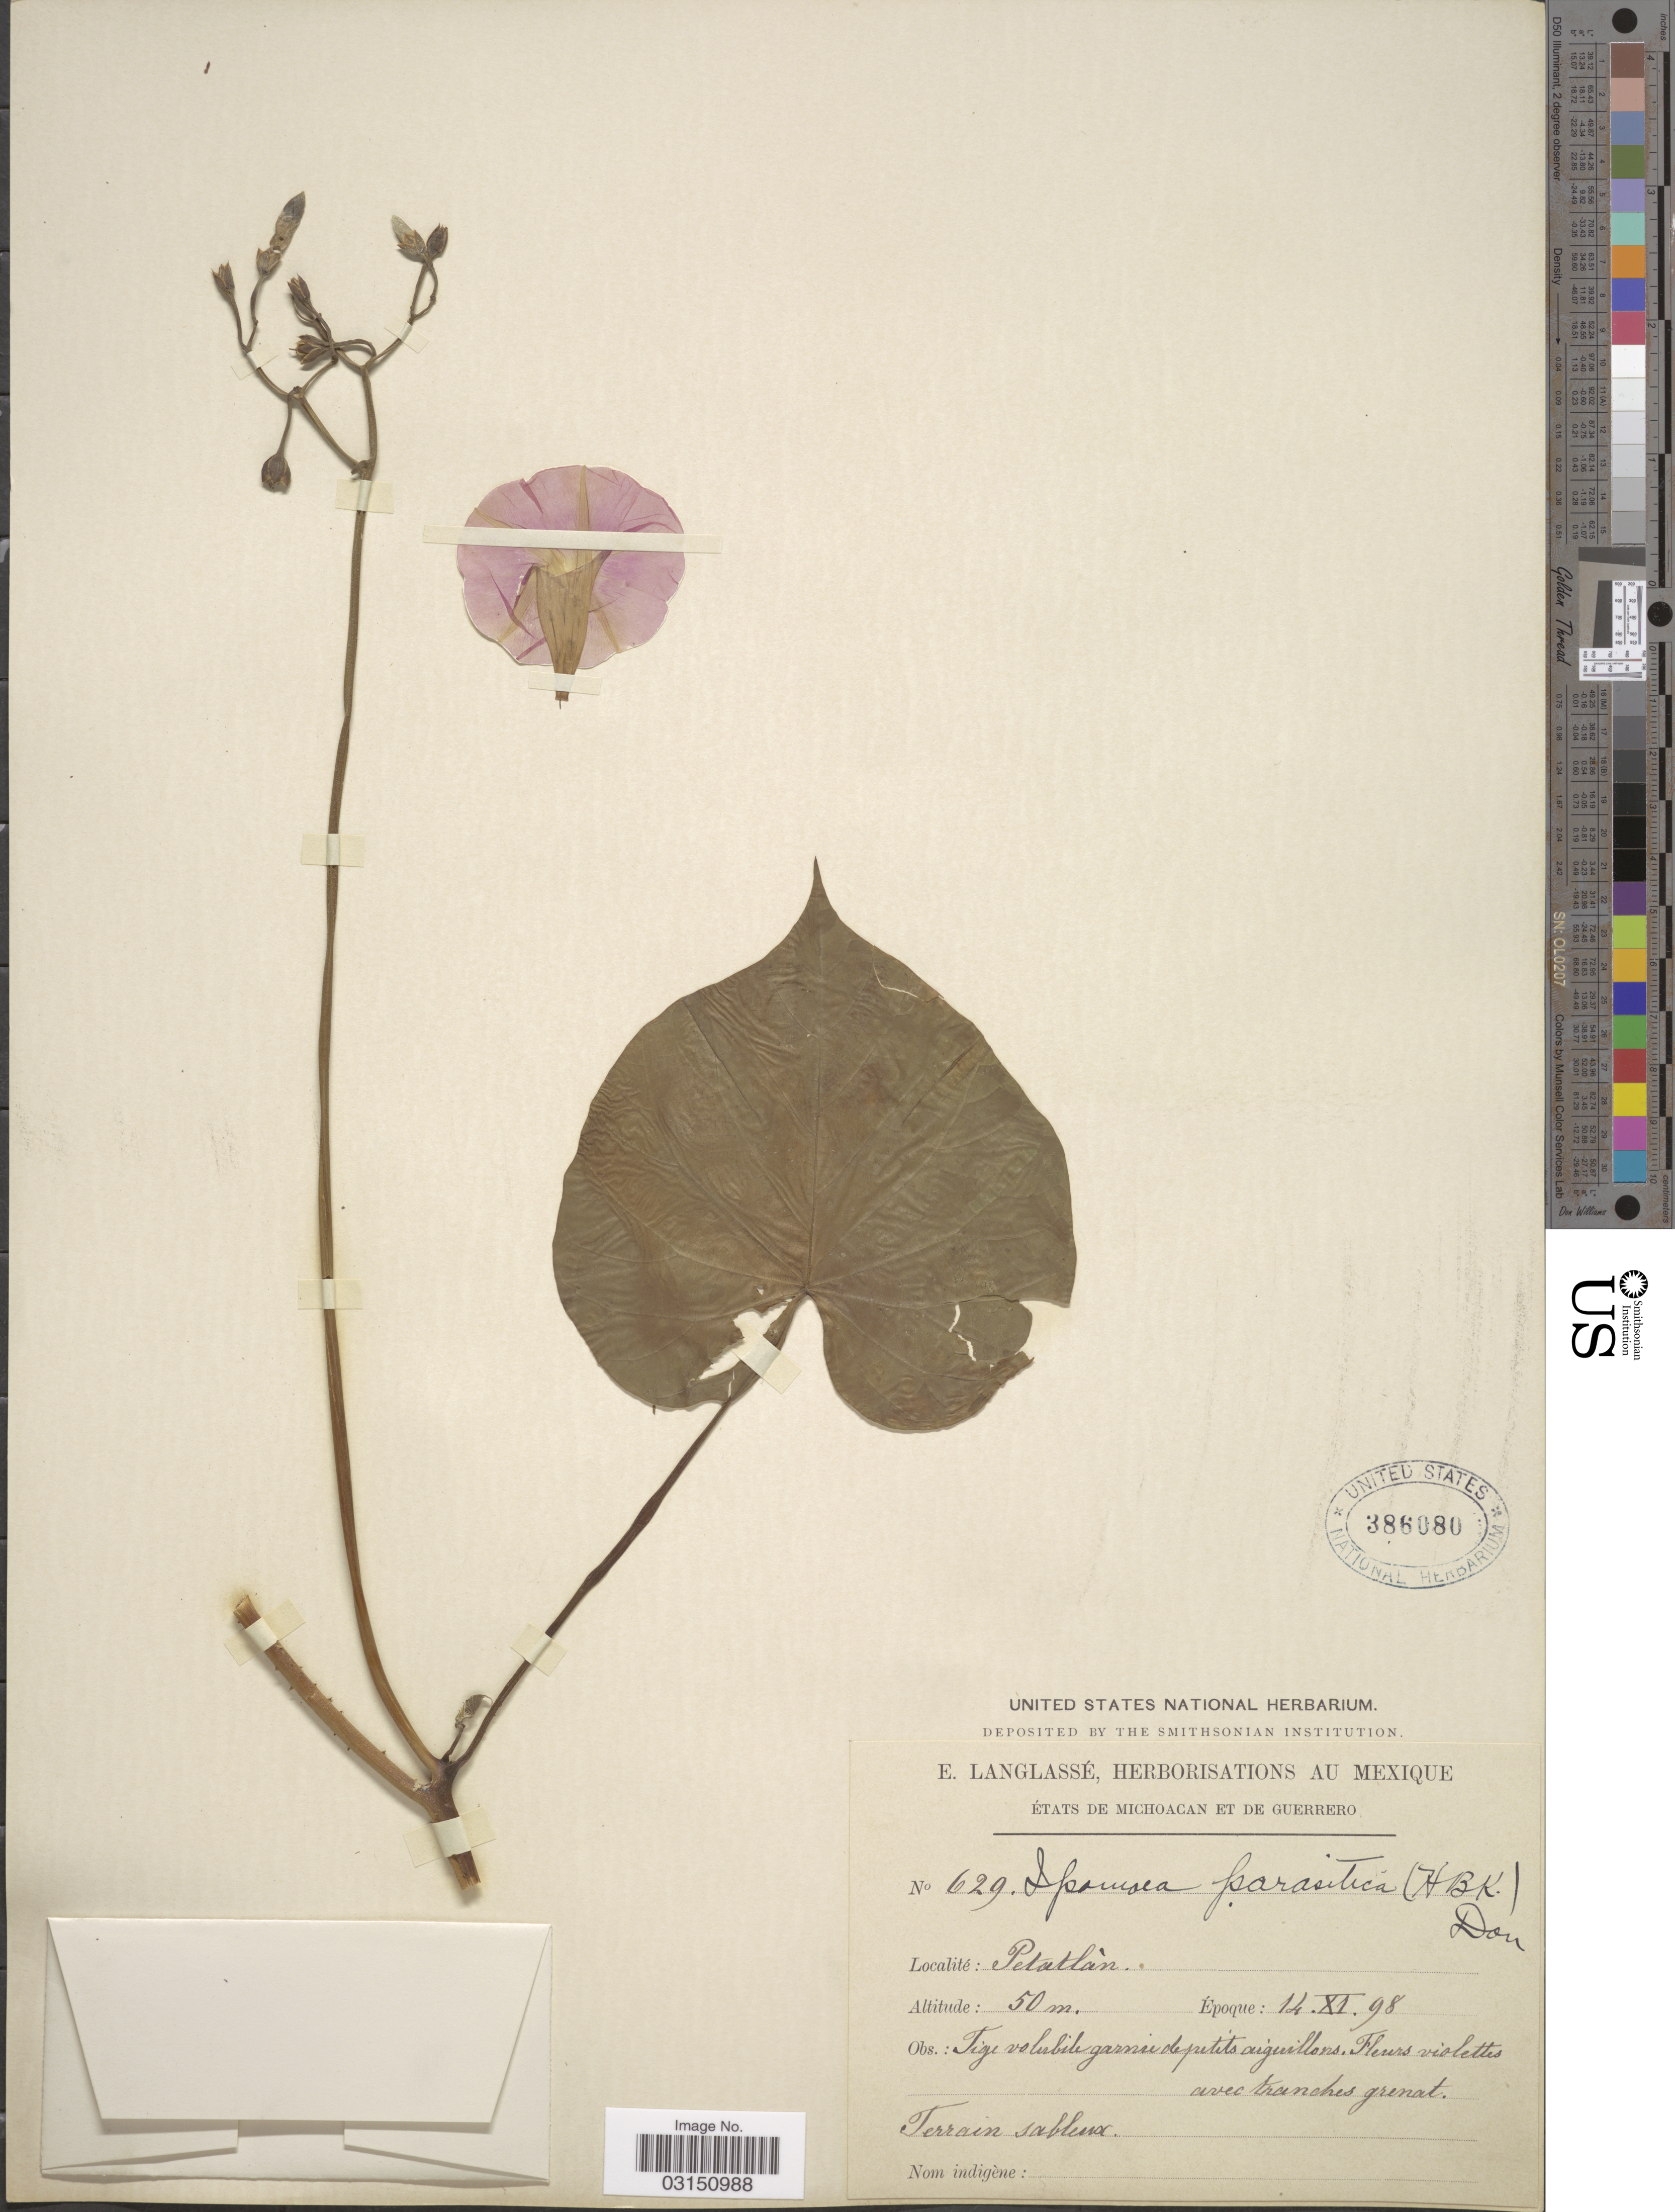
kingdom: Plantae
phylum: Tracheophyta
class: Magnoliopsida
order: Solanales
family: Convolvulaceae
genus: Ipomoea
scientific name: Ipomoea parasitica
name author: (Kunth) G. Don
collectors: E. Langlassé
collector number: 629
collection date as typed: Transcribed d/m/y: 14/11/98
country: Mexico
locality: États de Michoacan et de Guerrero. Petatlán.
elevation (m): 50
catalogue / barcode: US 386080